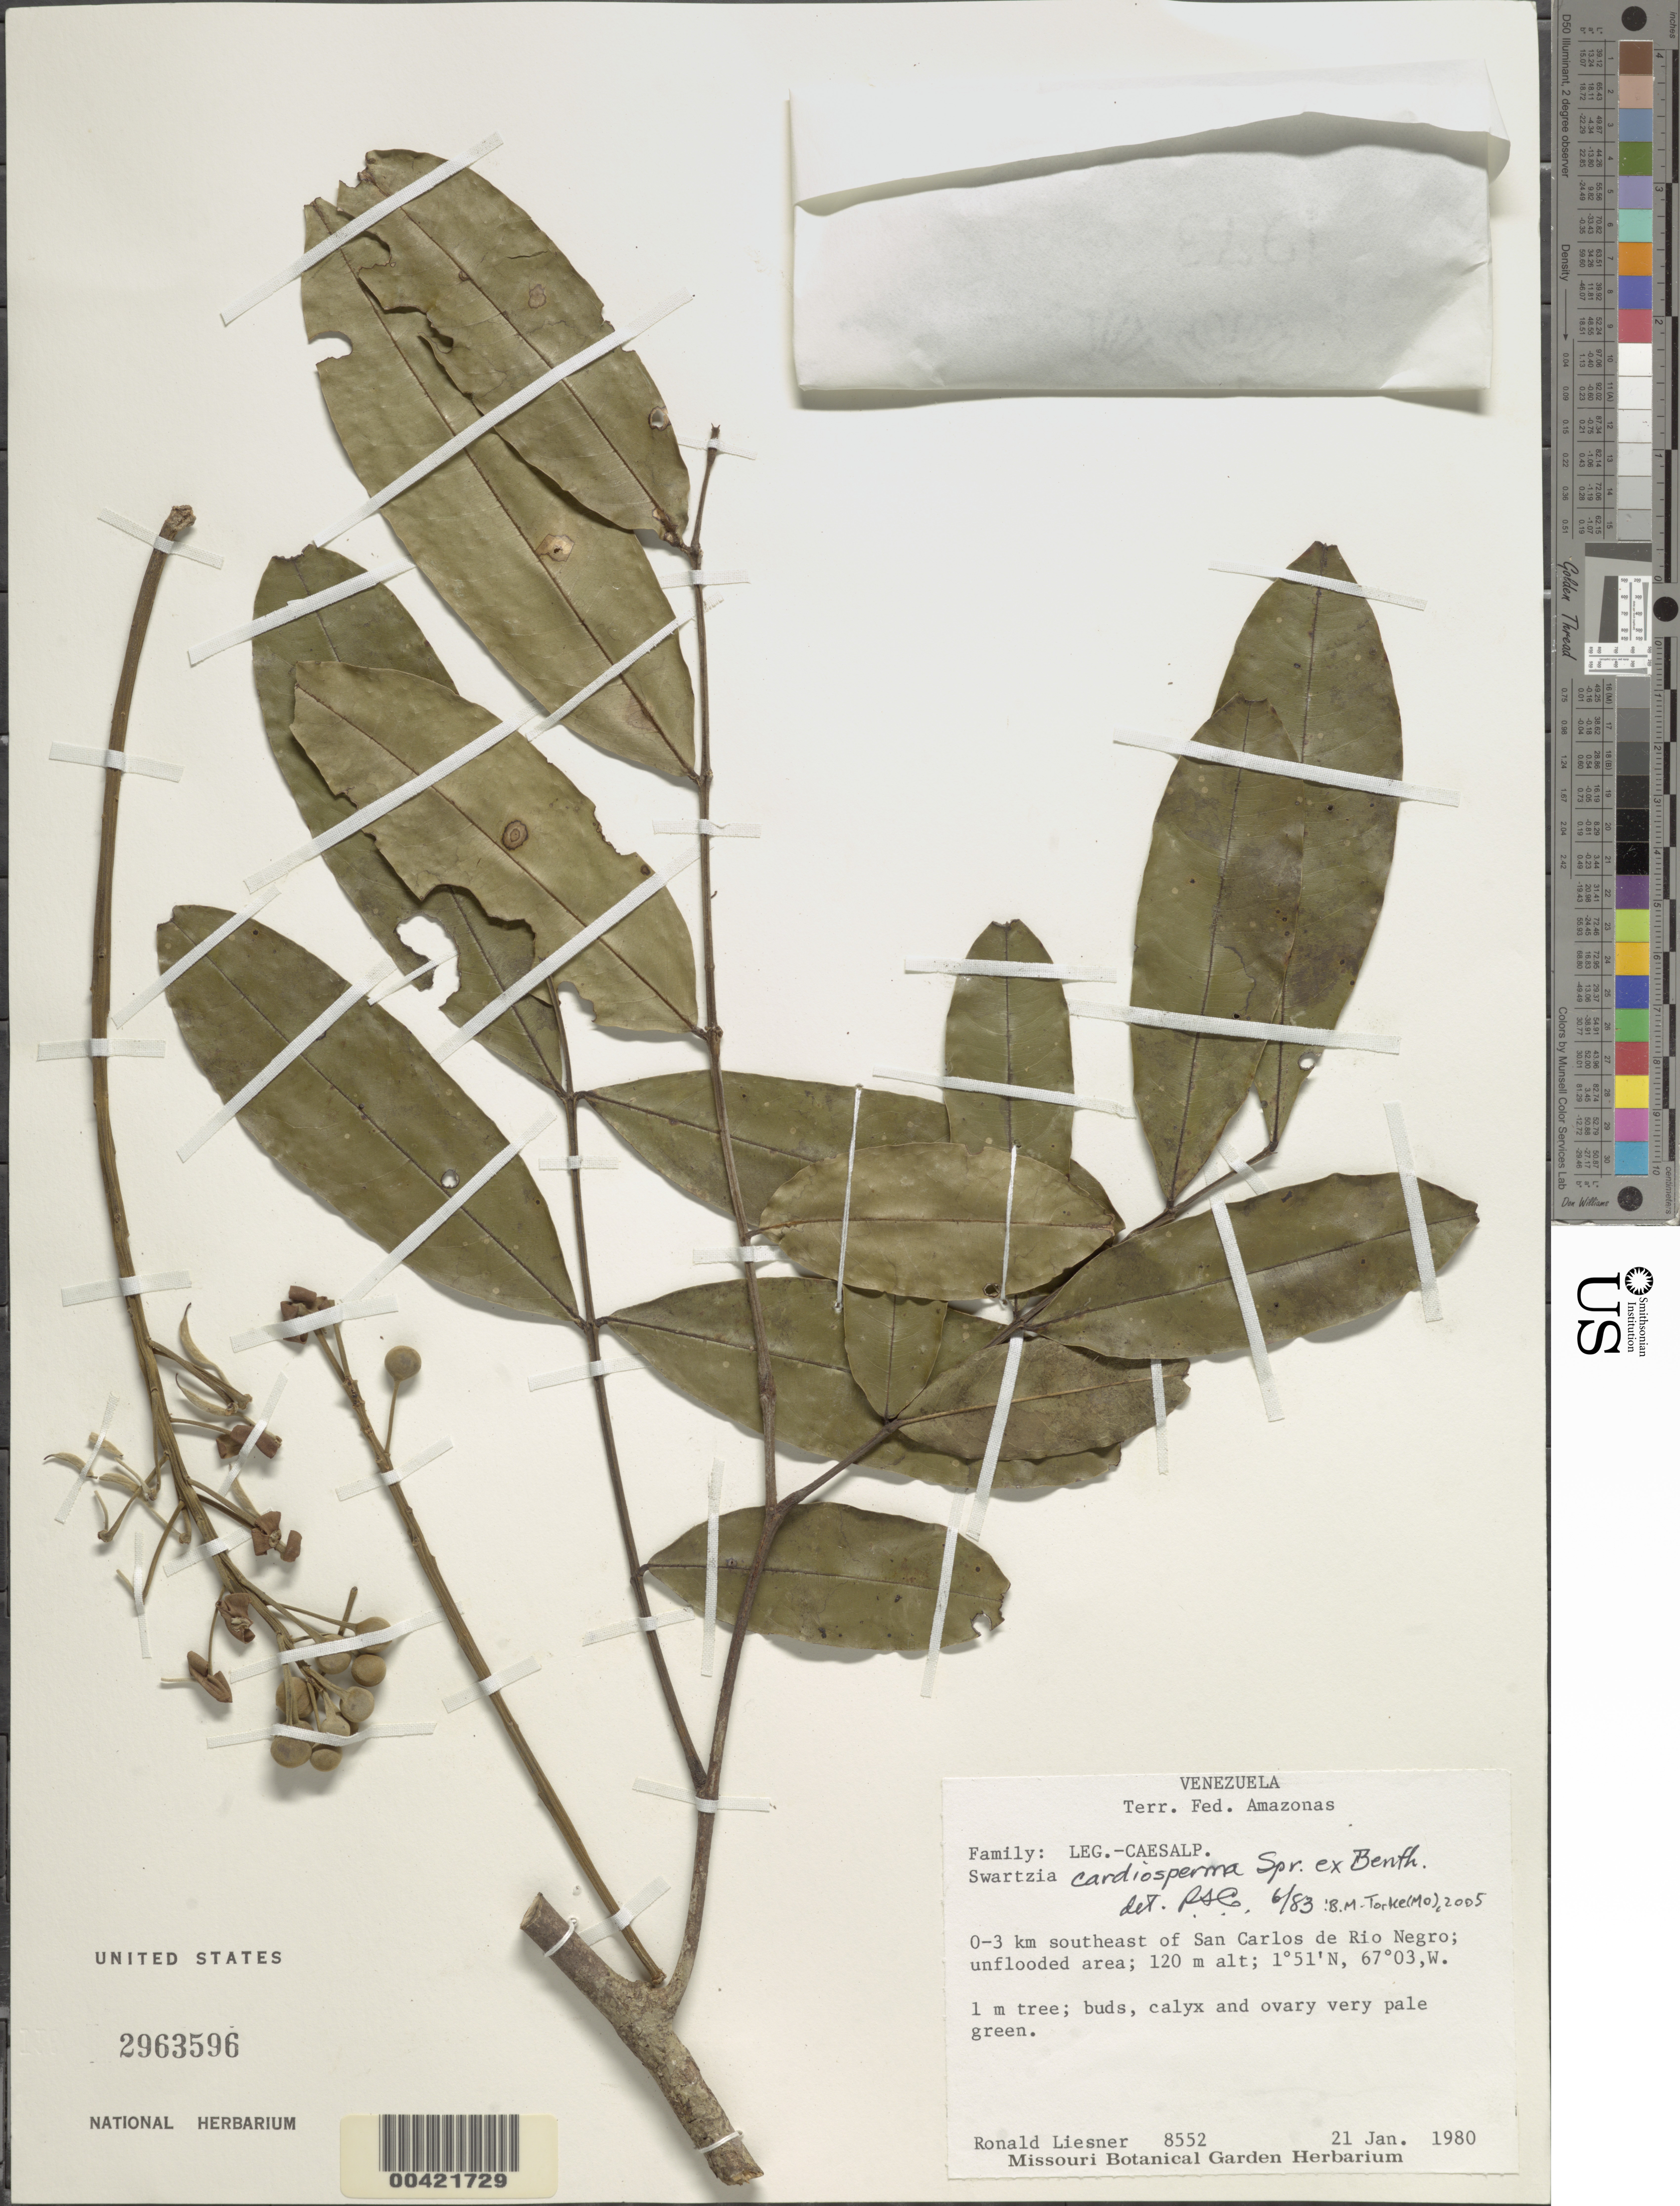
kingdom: Plantae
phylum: Tracheophyta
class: Magnoliopsida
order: Fabales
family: Fabaceae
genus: Swartzia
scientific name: Swartzia cardiosperma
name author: Spruce ex Benth.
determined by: Cowan, R. S.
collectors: R. L. Liesner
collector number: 8552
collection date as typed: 21 Jan 1980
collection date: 1980-01-21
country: Venezuela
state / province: Amazonas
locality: San carlos de rio negro; 0-3 km se of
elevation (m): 120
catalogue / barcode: US 2963596